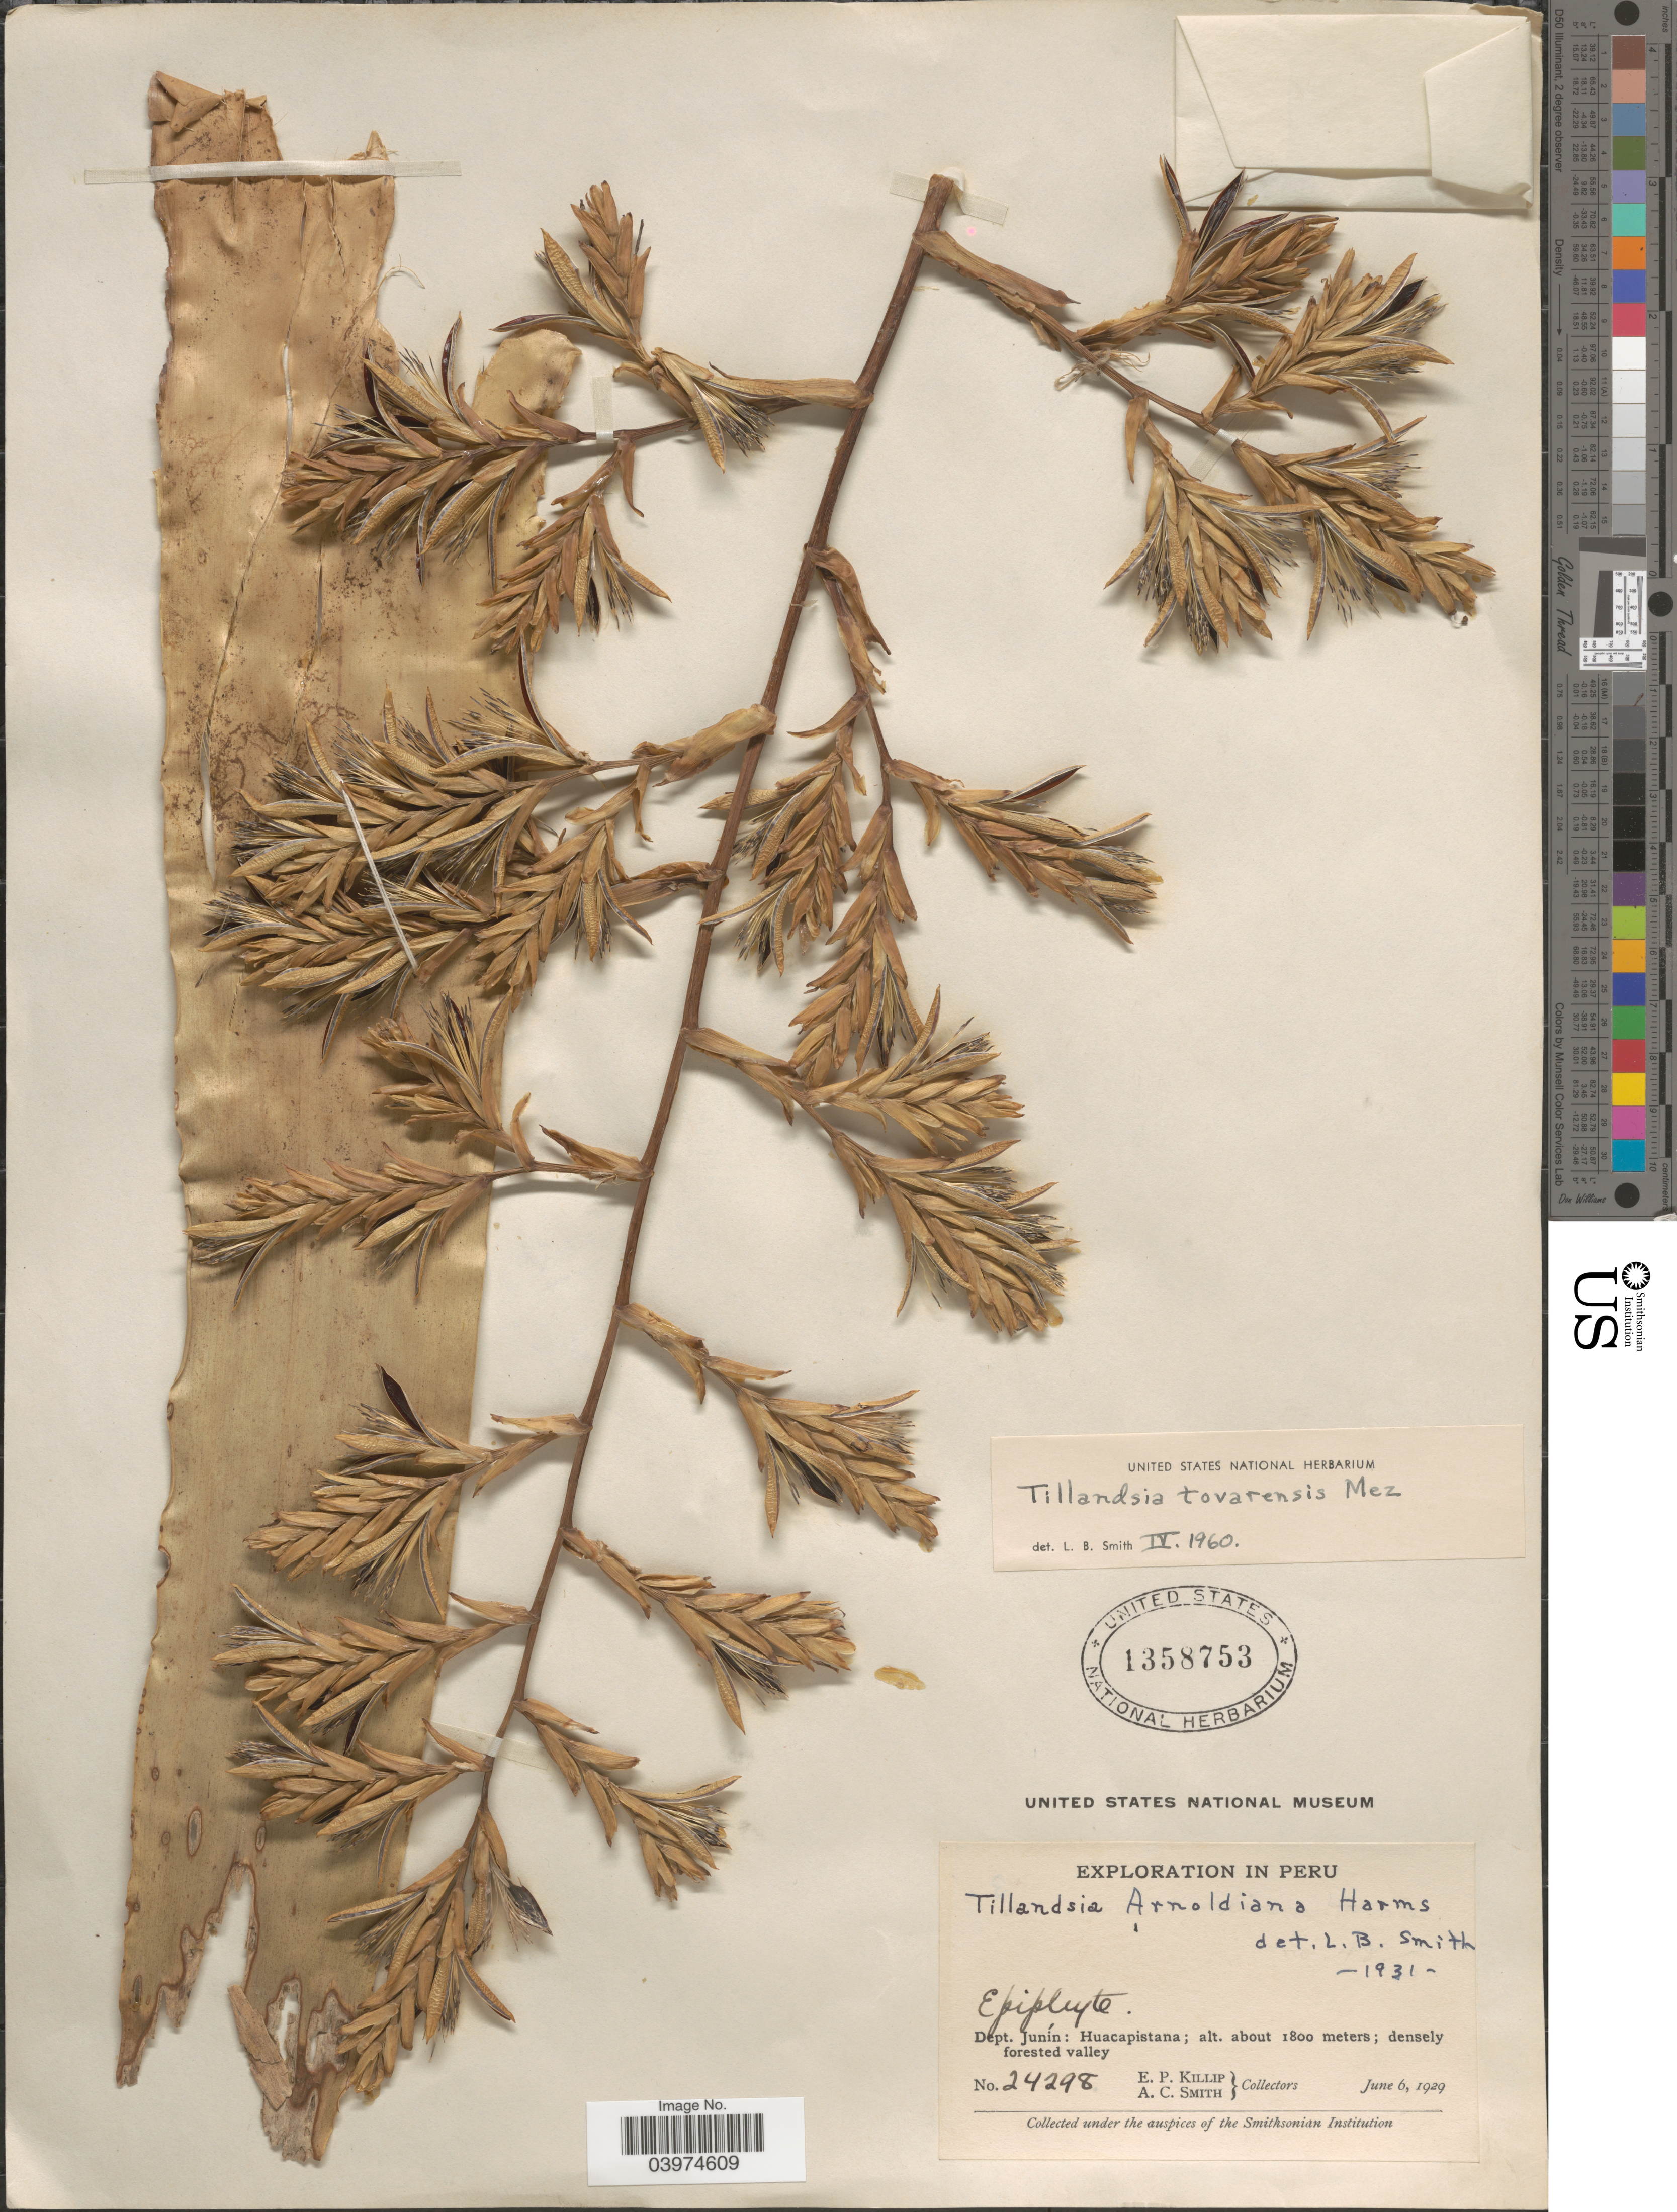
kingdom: Plantae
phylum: Tracheophyta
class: Liliopsida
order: Poales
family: Bromeliaceae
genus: Tillandsia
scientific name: Tillandsia tovarensis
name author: Mez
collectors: E. P. Killip & A. C. Smith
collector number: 24298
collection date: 1929-06-06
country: Peru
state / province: Junín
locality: Exploration in Peru. Dept. Junín: Huacapistana.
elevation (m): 1800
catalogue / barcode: US 1358753